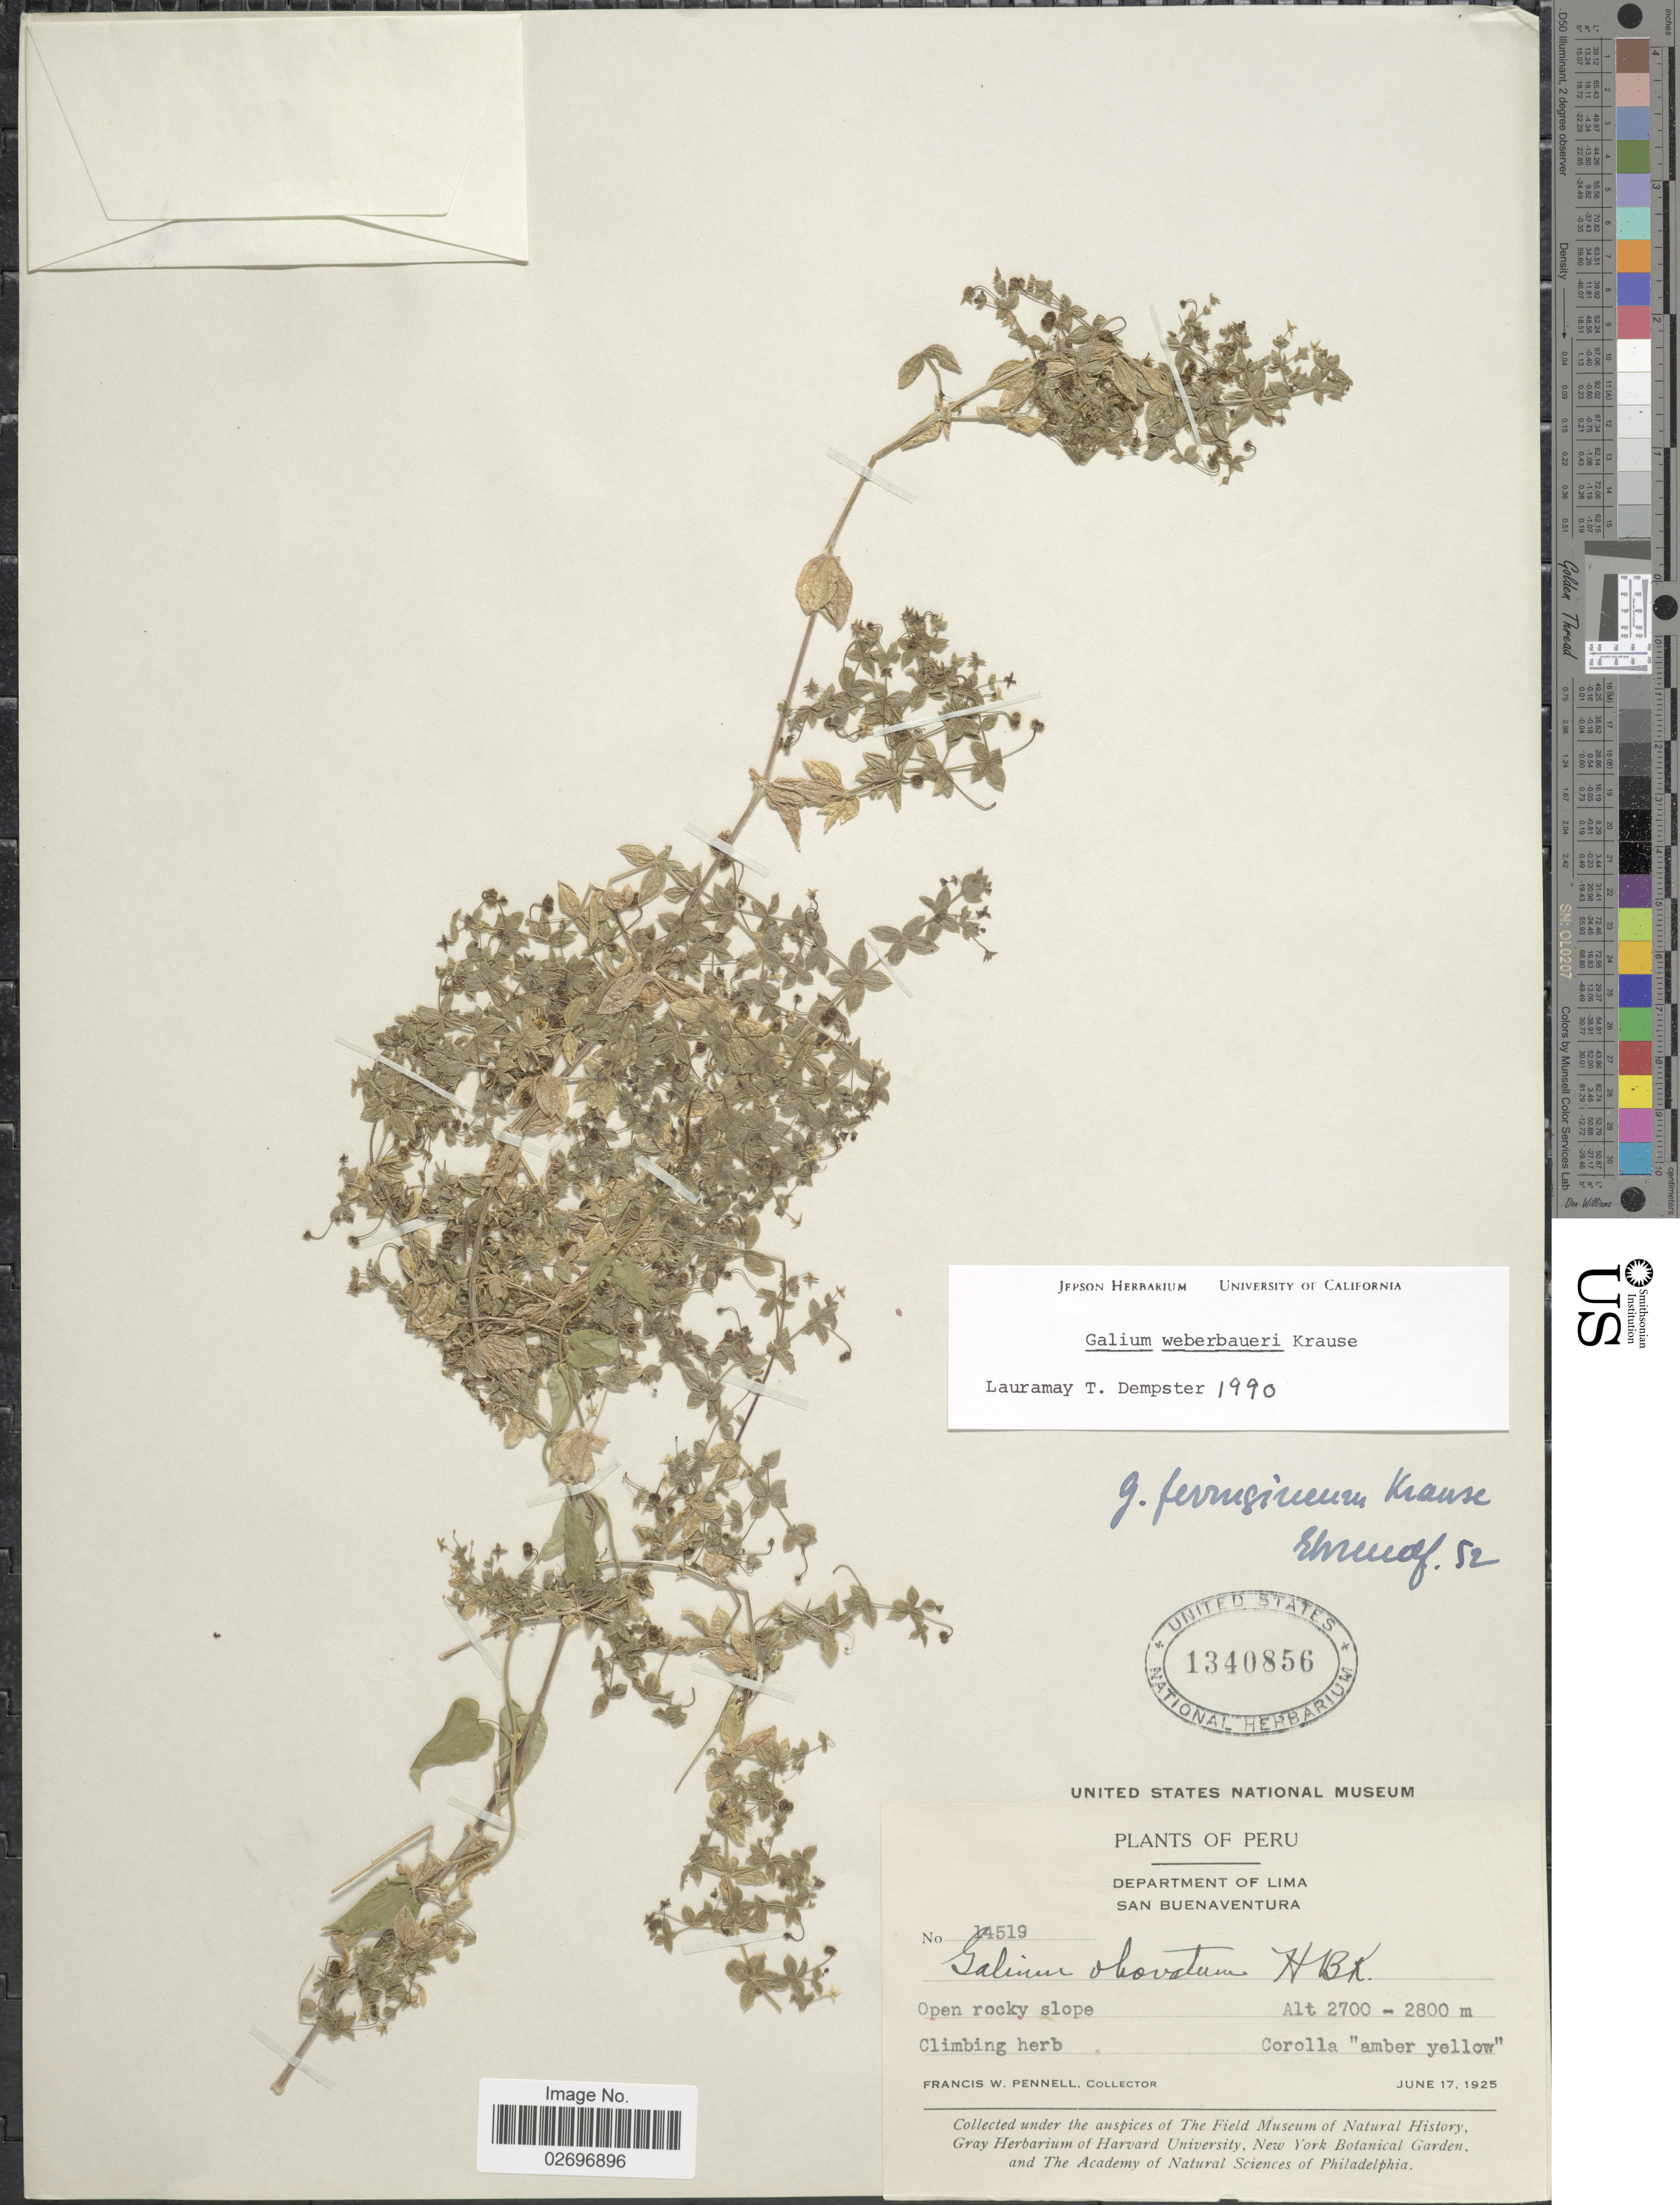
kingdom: Plantae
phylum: Tracheophyta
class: Magnoliopsida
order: Gentianales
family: Rubiaceae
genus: Galium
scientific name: Galium weberbaueri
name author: K. Krause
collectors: F. W. Pennell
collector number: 14519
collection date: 1925-06-17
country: Peru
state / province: Lima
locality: San Buenaventura, open rocky slope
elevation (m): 2700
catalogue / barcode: US 1340856